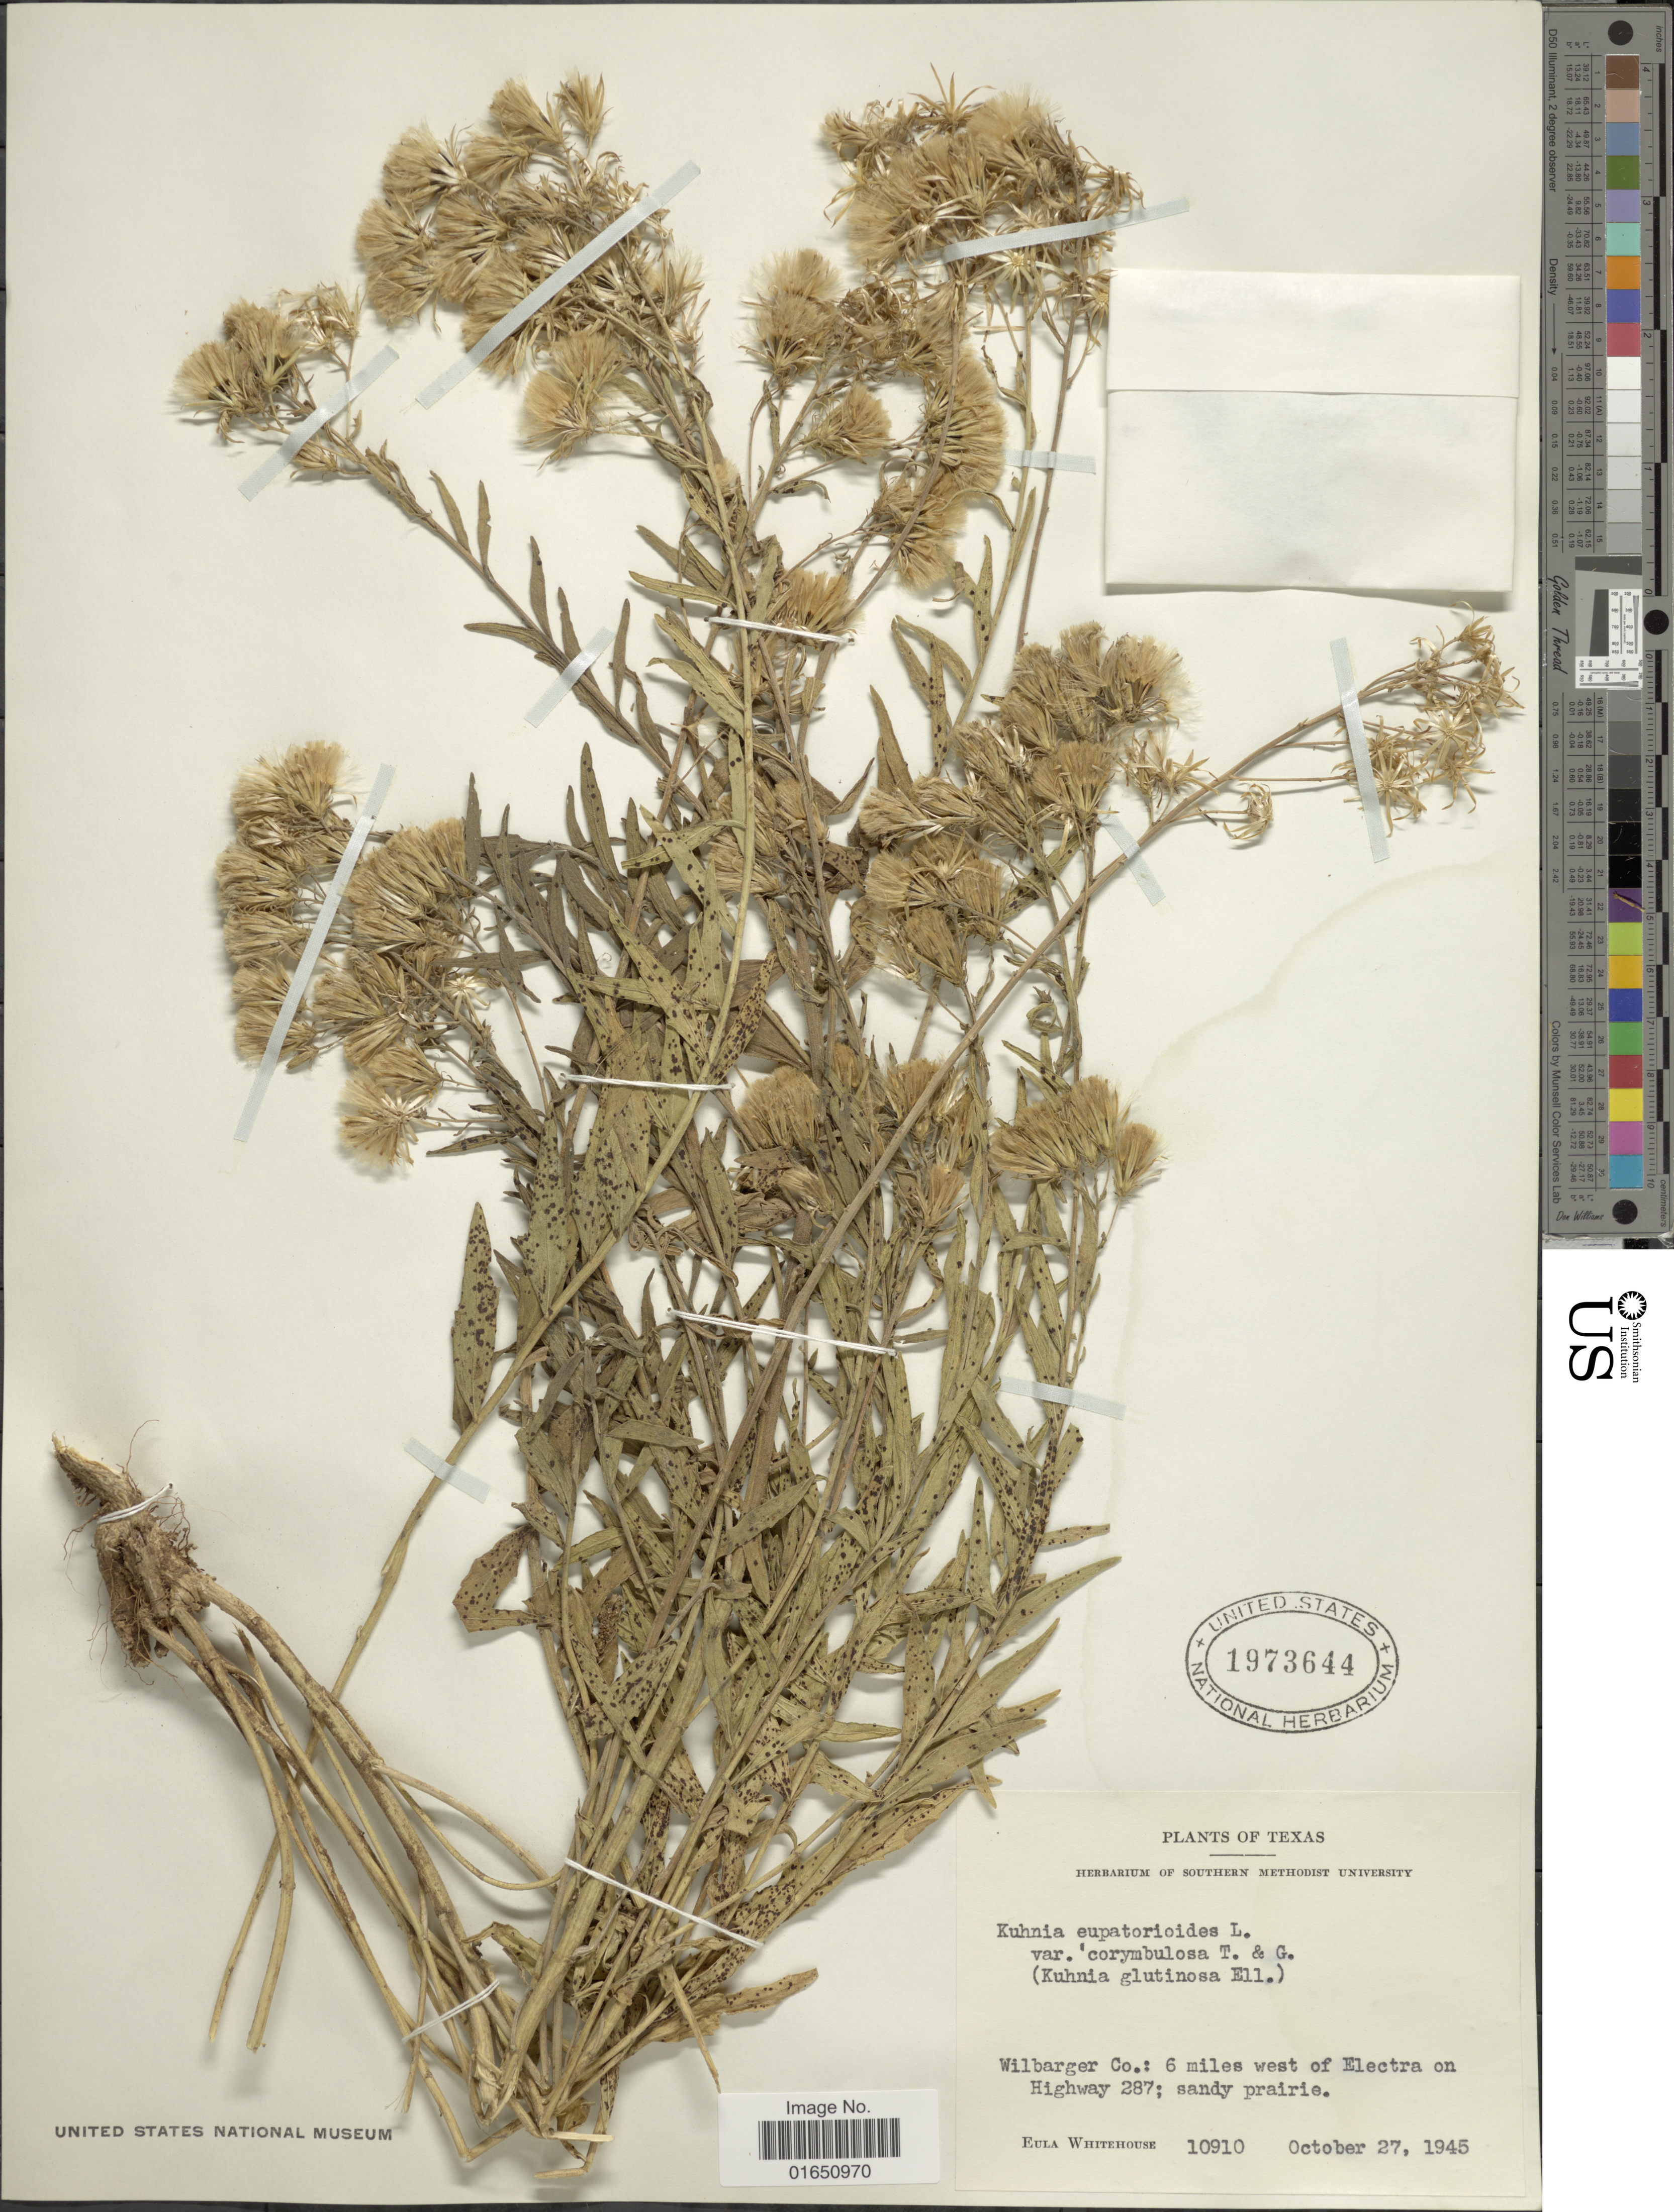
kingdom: Plantae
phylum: Tracheophyta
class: Magnoliopsida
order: Asterales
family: Asteraceae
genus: Brickellia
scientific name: Brickellia eupatorioides var. corymbulosa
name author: (Torr. & A. Gray) Shinners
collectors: E. Whitehouse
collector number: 10910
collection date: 1945-10-27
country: United States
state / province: Texas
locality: Wilbarger Co.: 6 miles west of Electra on Highway 287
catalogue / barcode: US 1973644